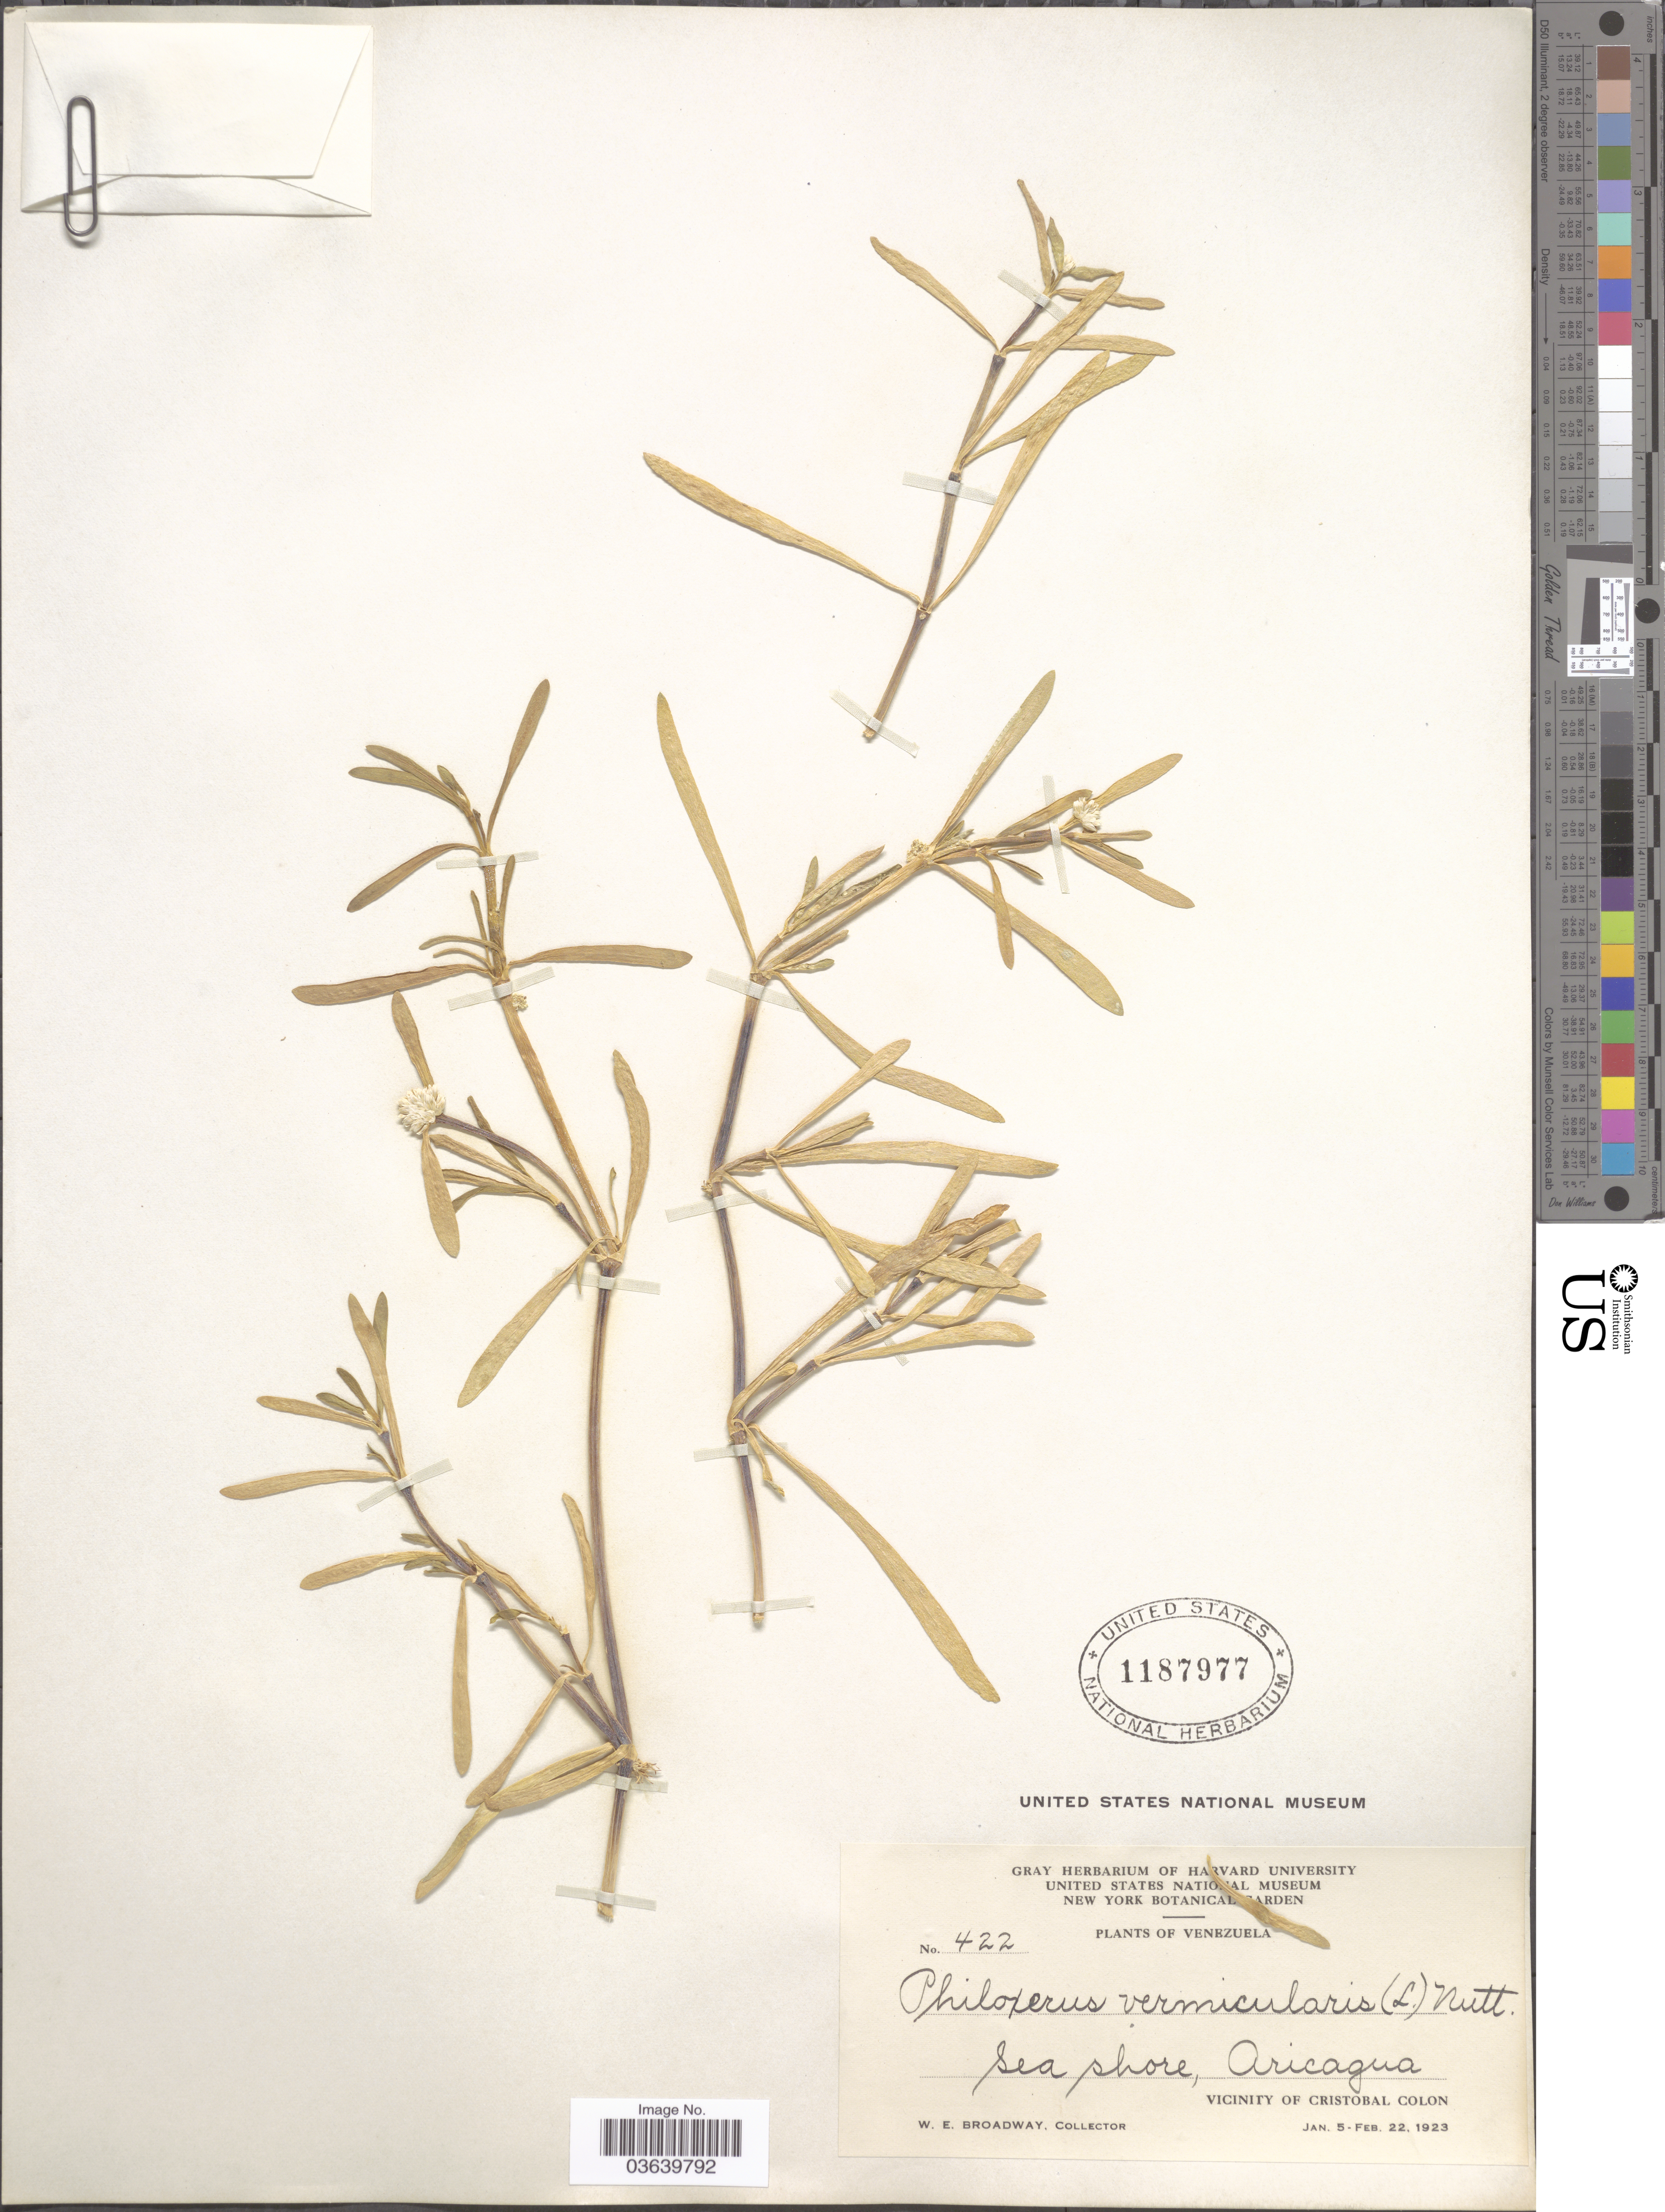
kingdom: Plantae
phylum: Tracheophyta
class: Magnoliopsida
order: Caryophyllales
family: Amaranthaceae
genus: Gomphrena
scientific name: Gomphrena vermicularis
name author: L.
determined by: Strong, Mark T., (BOT), Smithsonian Institution - National Museum of Natural History (UNITED STATES)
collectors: W. E. Broadway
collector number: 422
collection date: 1923-01-05/1923-02-22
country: Venezuela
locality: Sea shore, Aricagua. Vicinity of Cristobal Colon.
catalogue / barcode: US 1187977